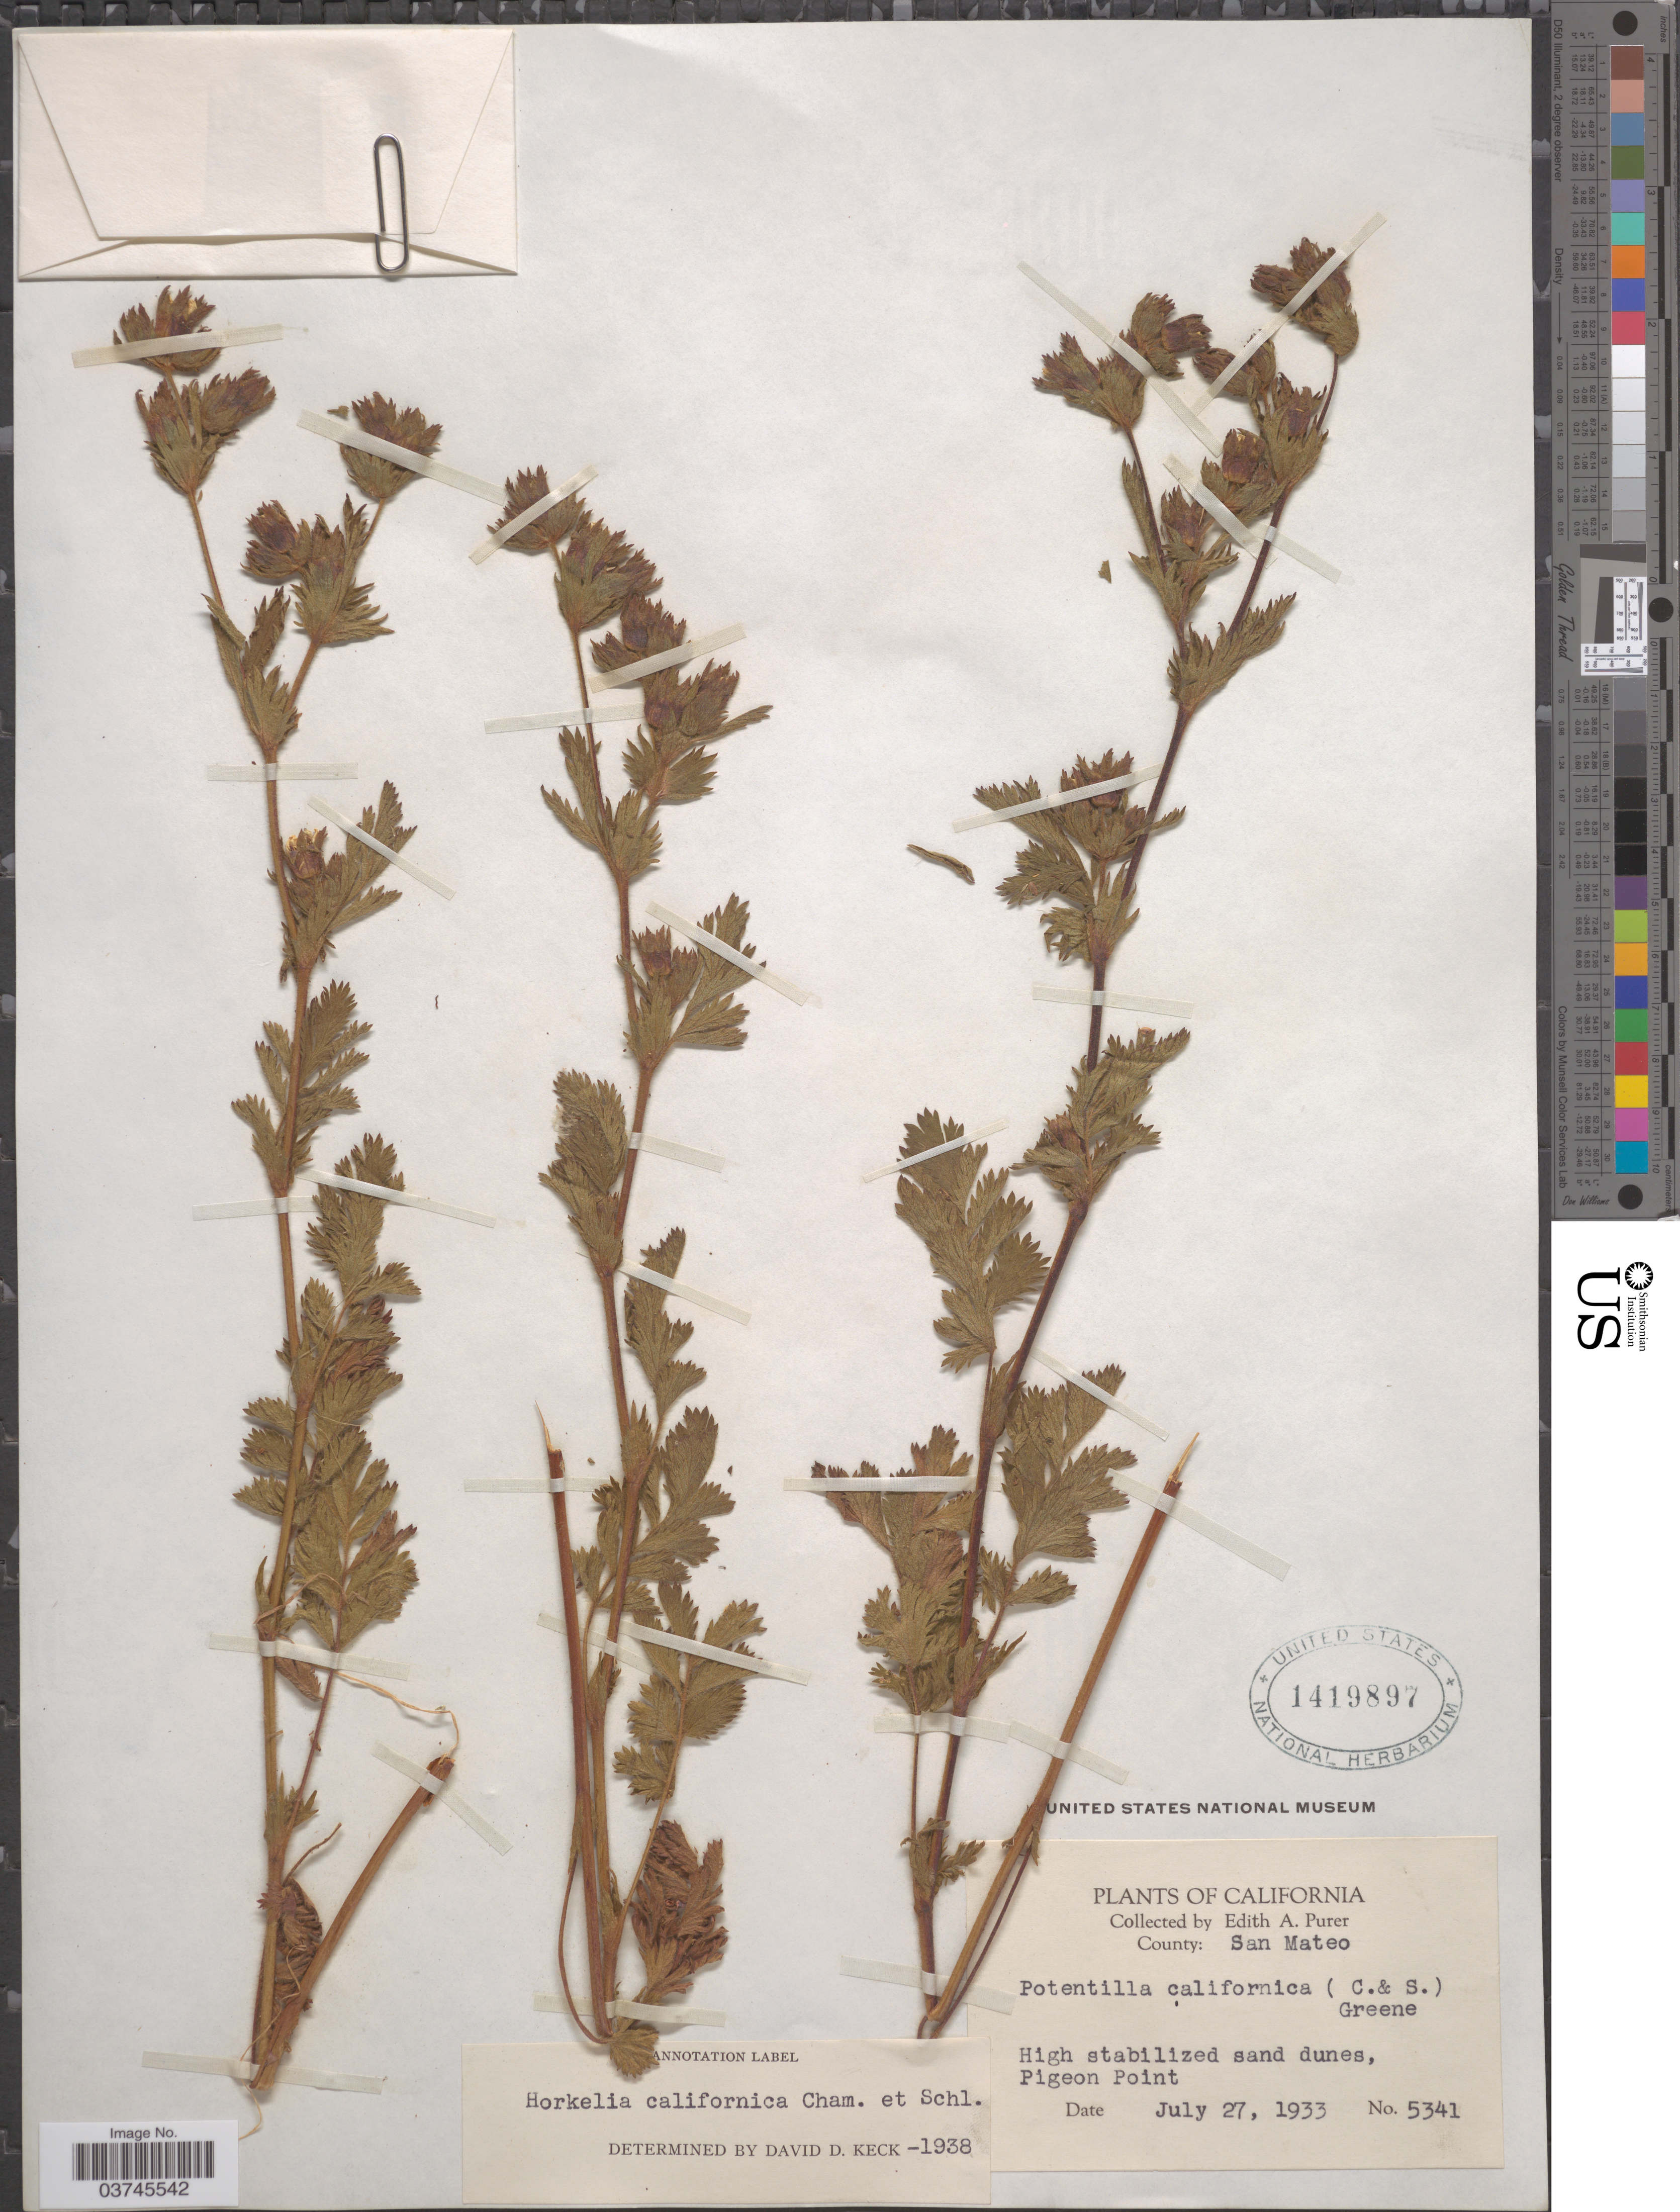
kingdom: Plantae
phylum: Tracheophyta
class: Magnoliopsida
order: Rosales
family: Rosaceae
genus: Potentilla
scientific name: Potentilla californica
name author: (Cham. & Schltdl.) Greene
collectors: E. Purer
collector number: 5341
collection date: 1933-07-27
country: United States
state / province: California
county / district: San Mateo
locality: County: San Mateo. Pigeon Point.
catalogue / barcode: US 1419897